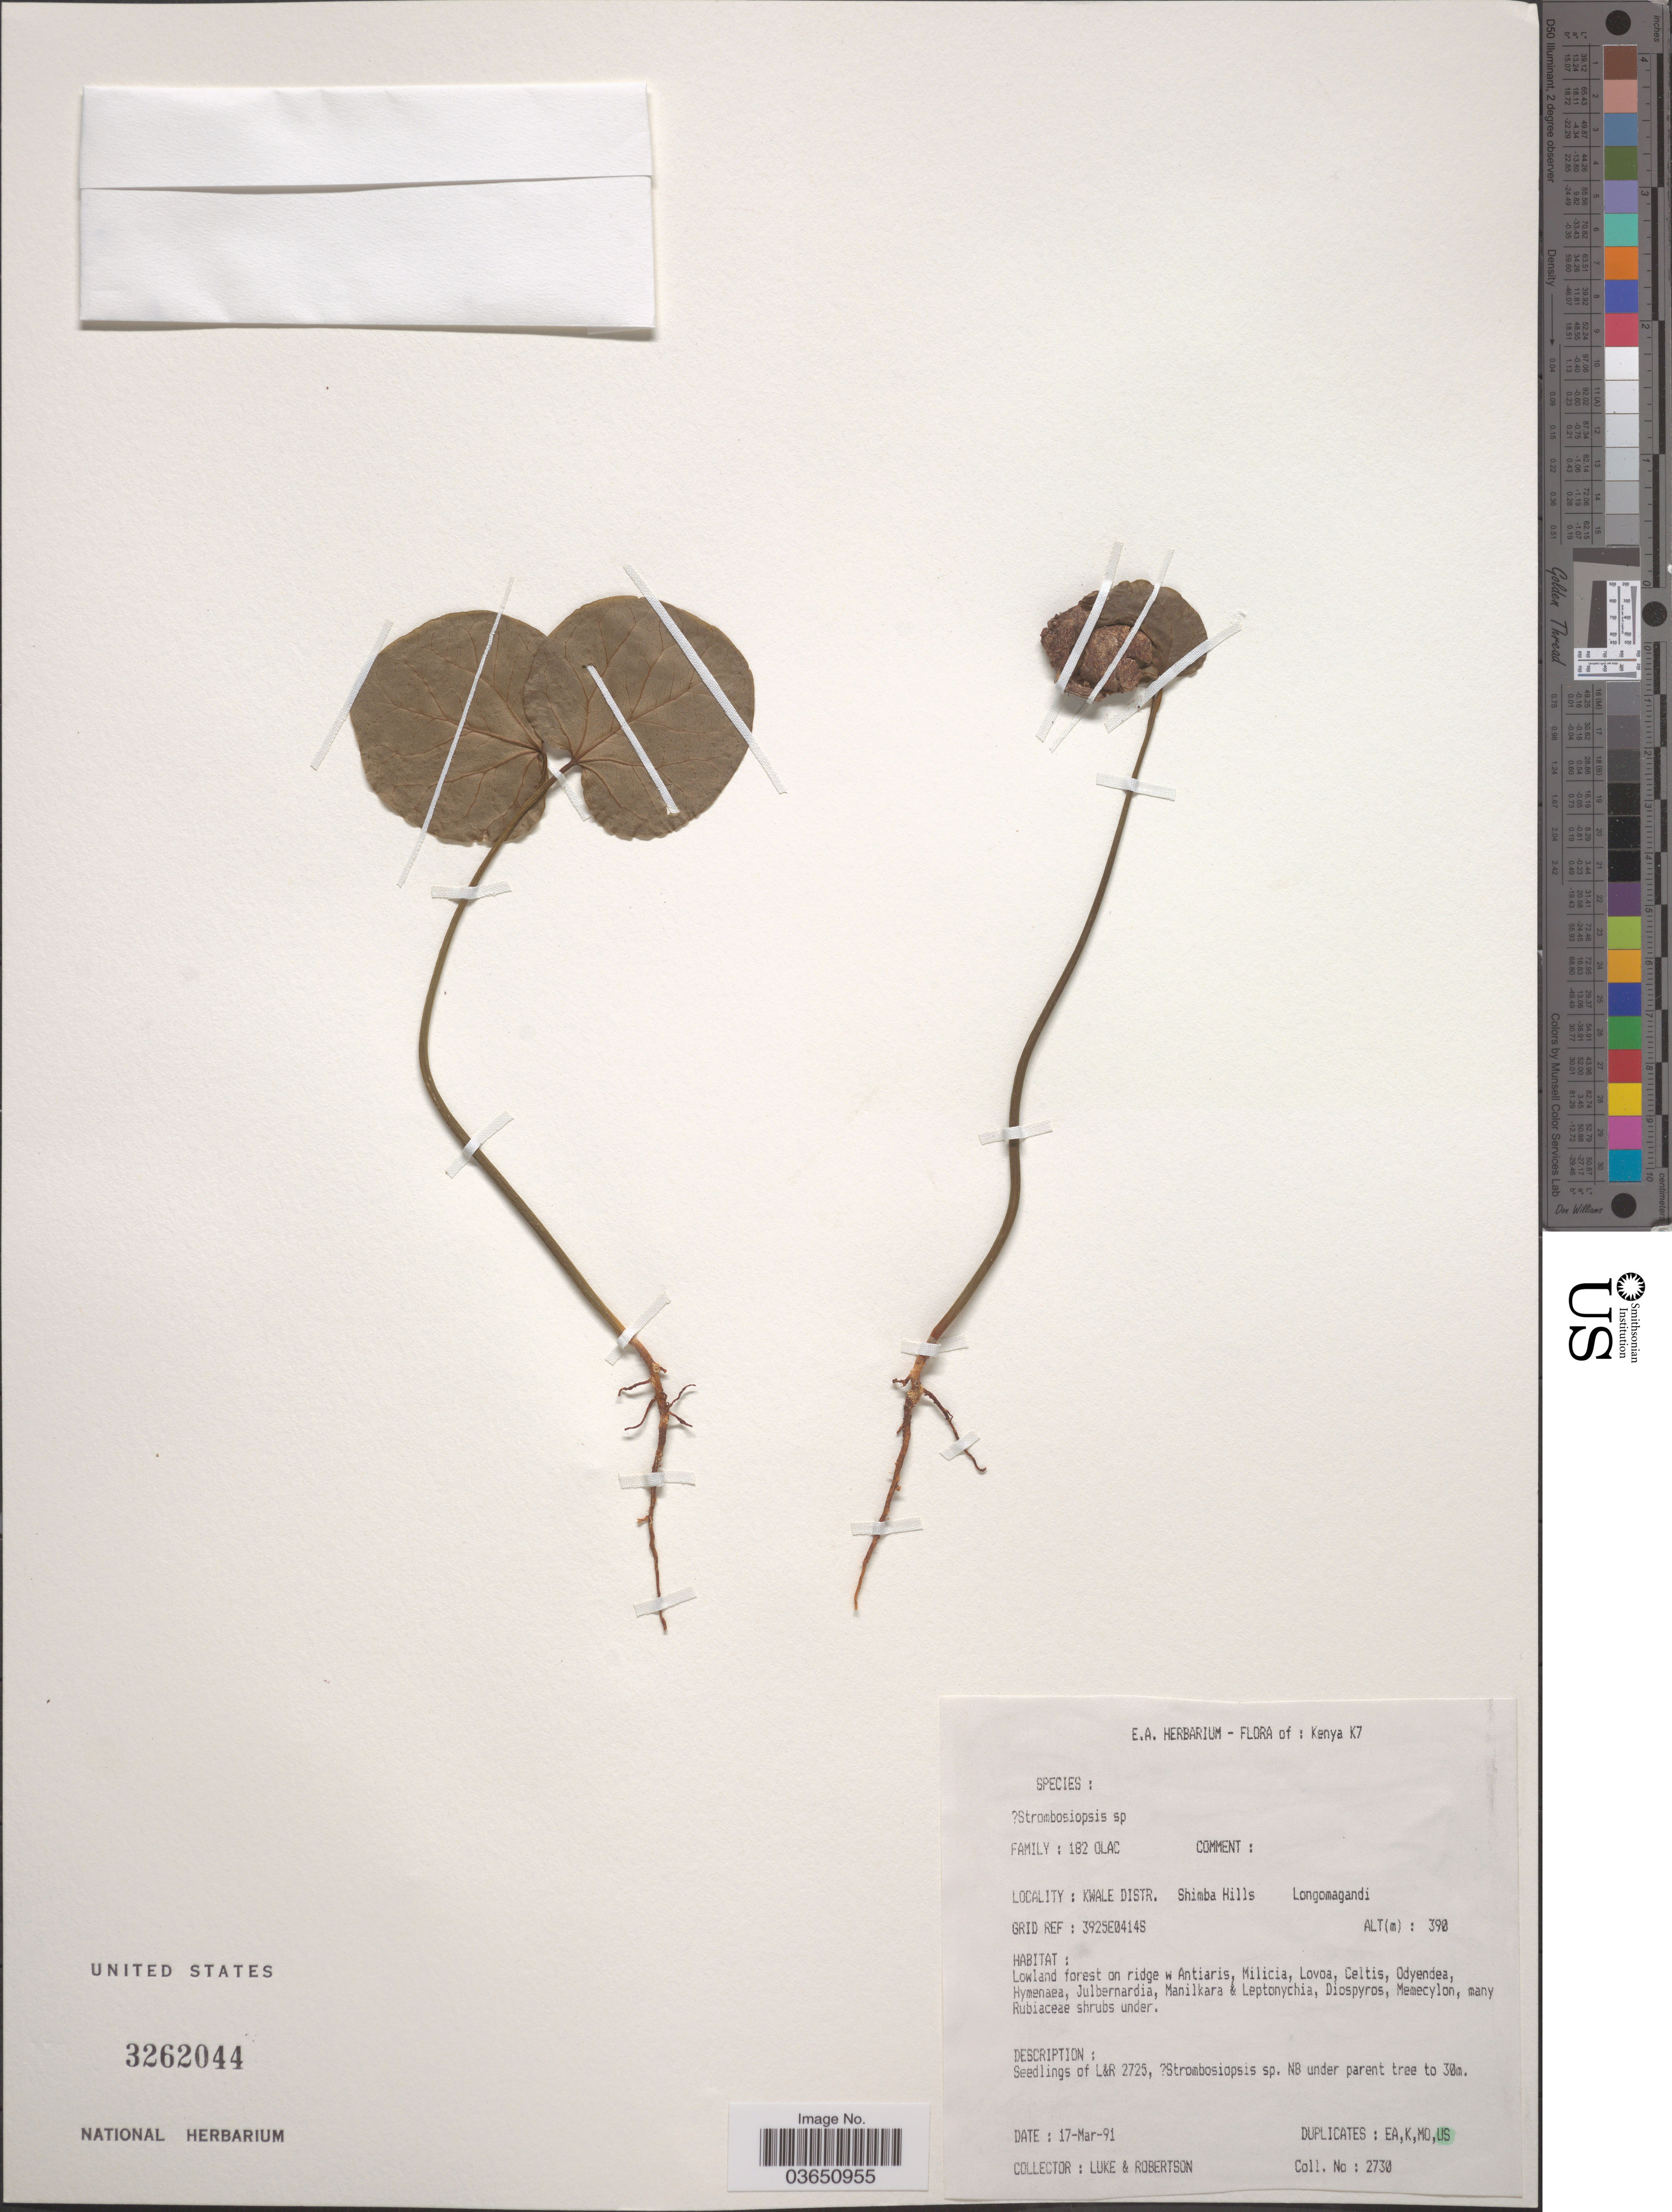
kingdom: Plantae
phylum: Tracheophyta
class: Magnoliopsida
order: Santalales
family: Strombosiaceae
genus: Strombosiopsis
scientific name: Strombosiopsis sp.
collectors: -. Luke & -. Robertson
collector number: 2730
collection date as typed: Transcribed d/m/y: 17/3/91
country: Kenya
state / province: Kwale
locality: K7. Kwale Distr. Shimba Hills Longomagandi [unsure placement].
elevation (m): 390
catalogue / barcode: US 3262044